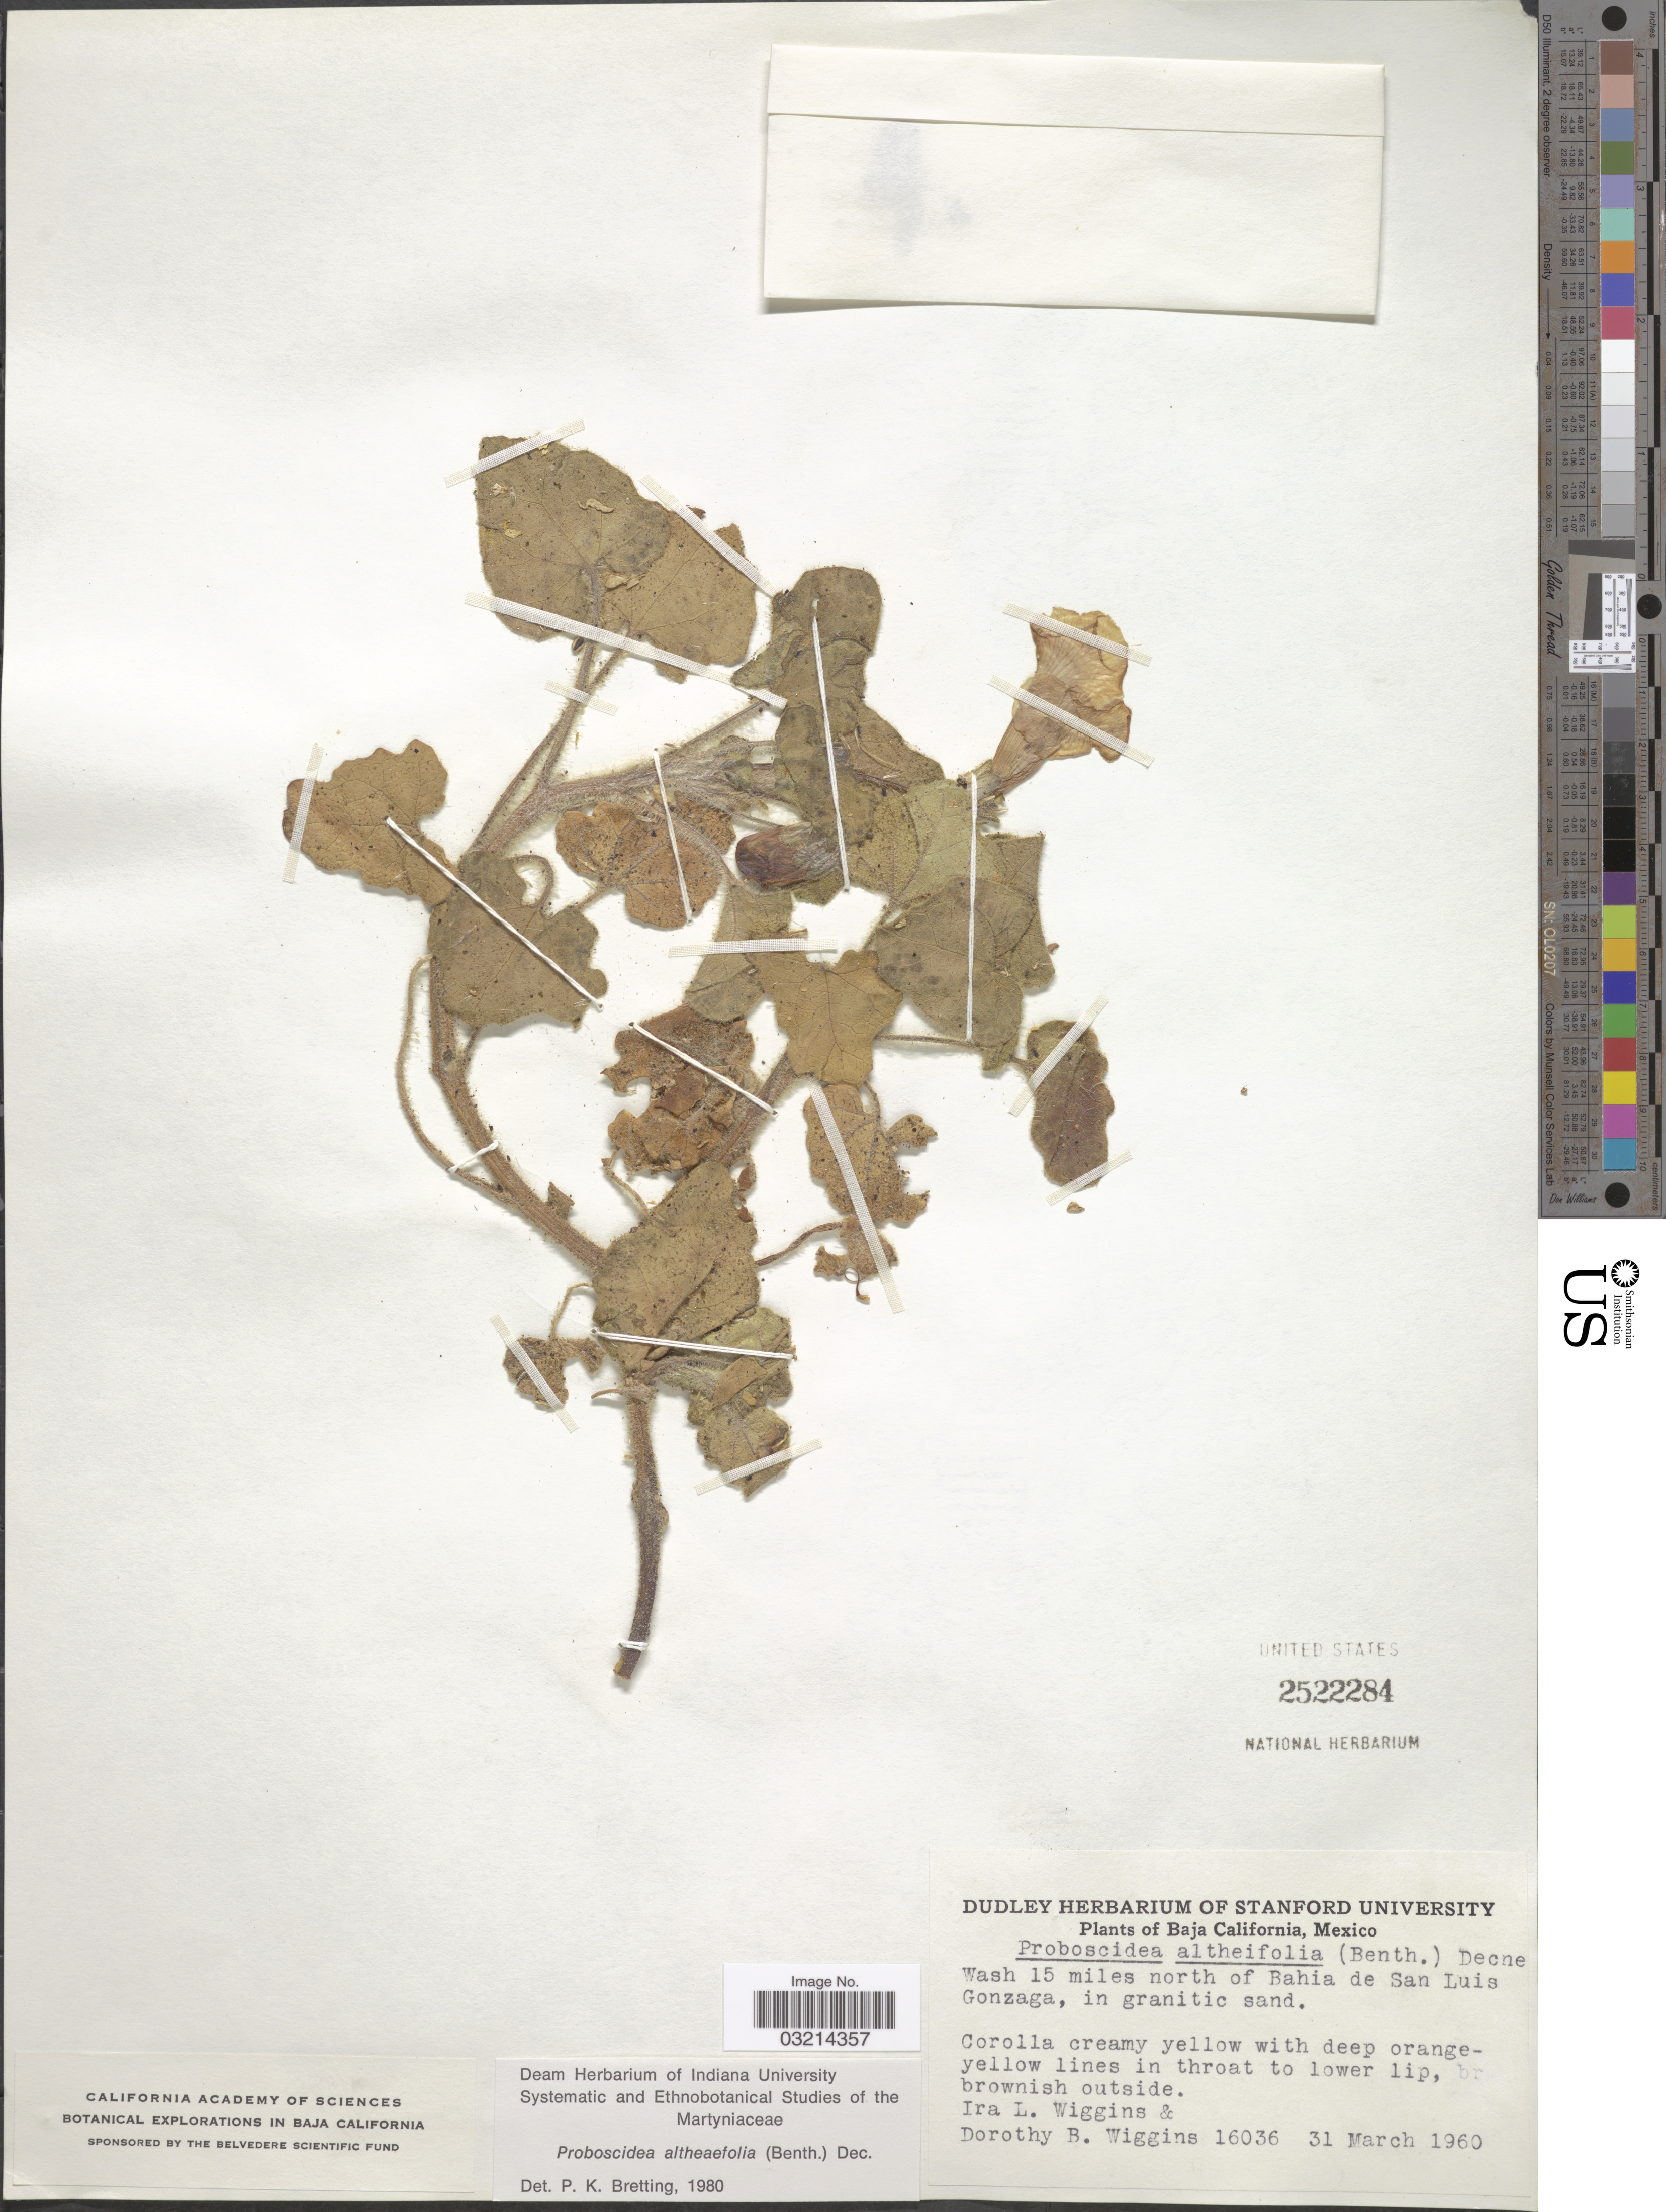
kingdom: Plantae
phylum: Tracheophyta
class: Magnoliopsida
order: Lamiales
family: Martyniaceae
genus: Proboscidea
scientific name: Proboscidea althaeifolia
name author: (Benth.) Decne.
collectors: I. L. Wiggins & D. B. Wiggins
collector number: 16036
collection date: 1960-03-31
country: Mexico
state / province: Baja California Norte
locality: Wash 15 miles north in Bahia de San Luis Gonzaga, in granitic sand.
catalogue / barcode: US 2522284